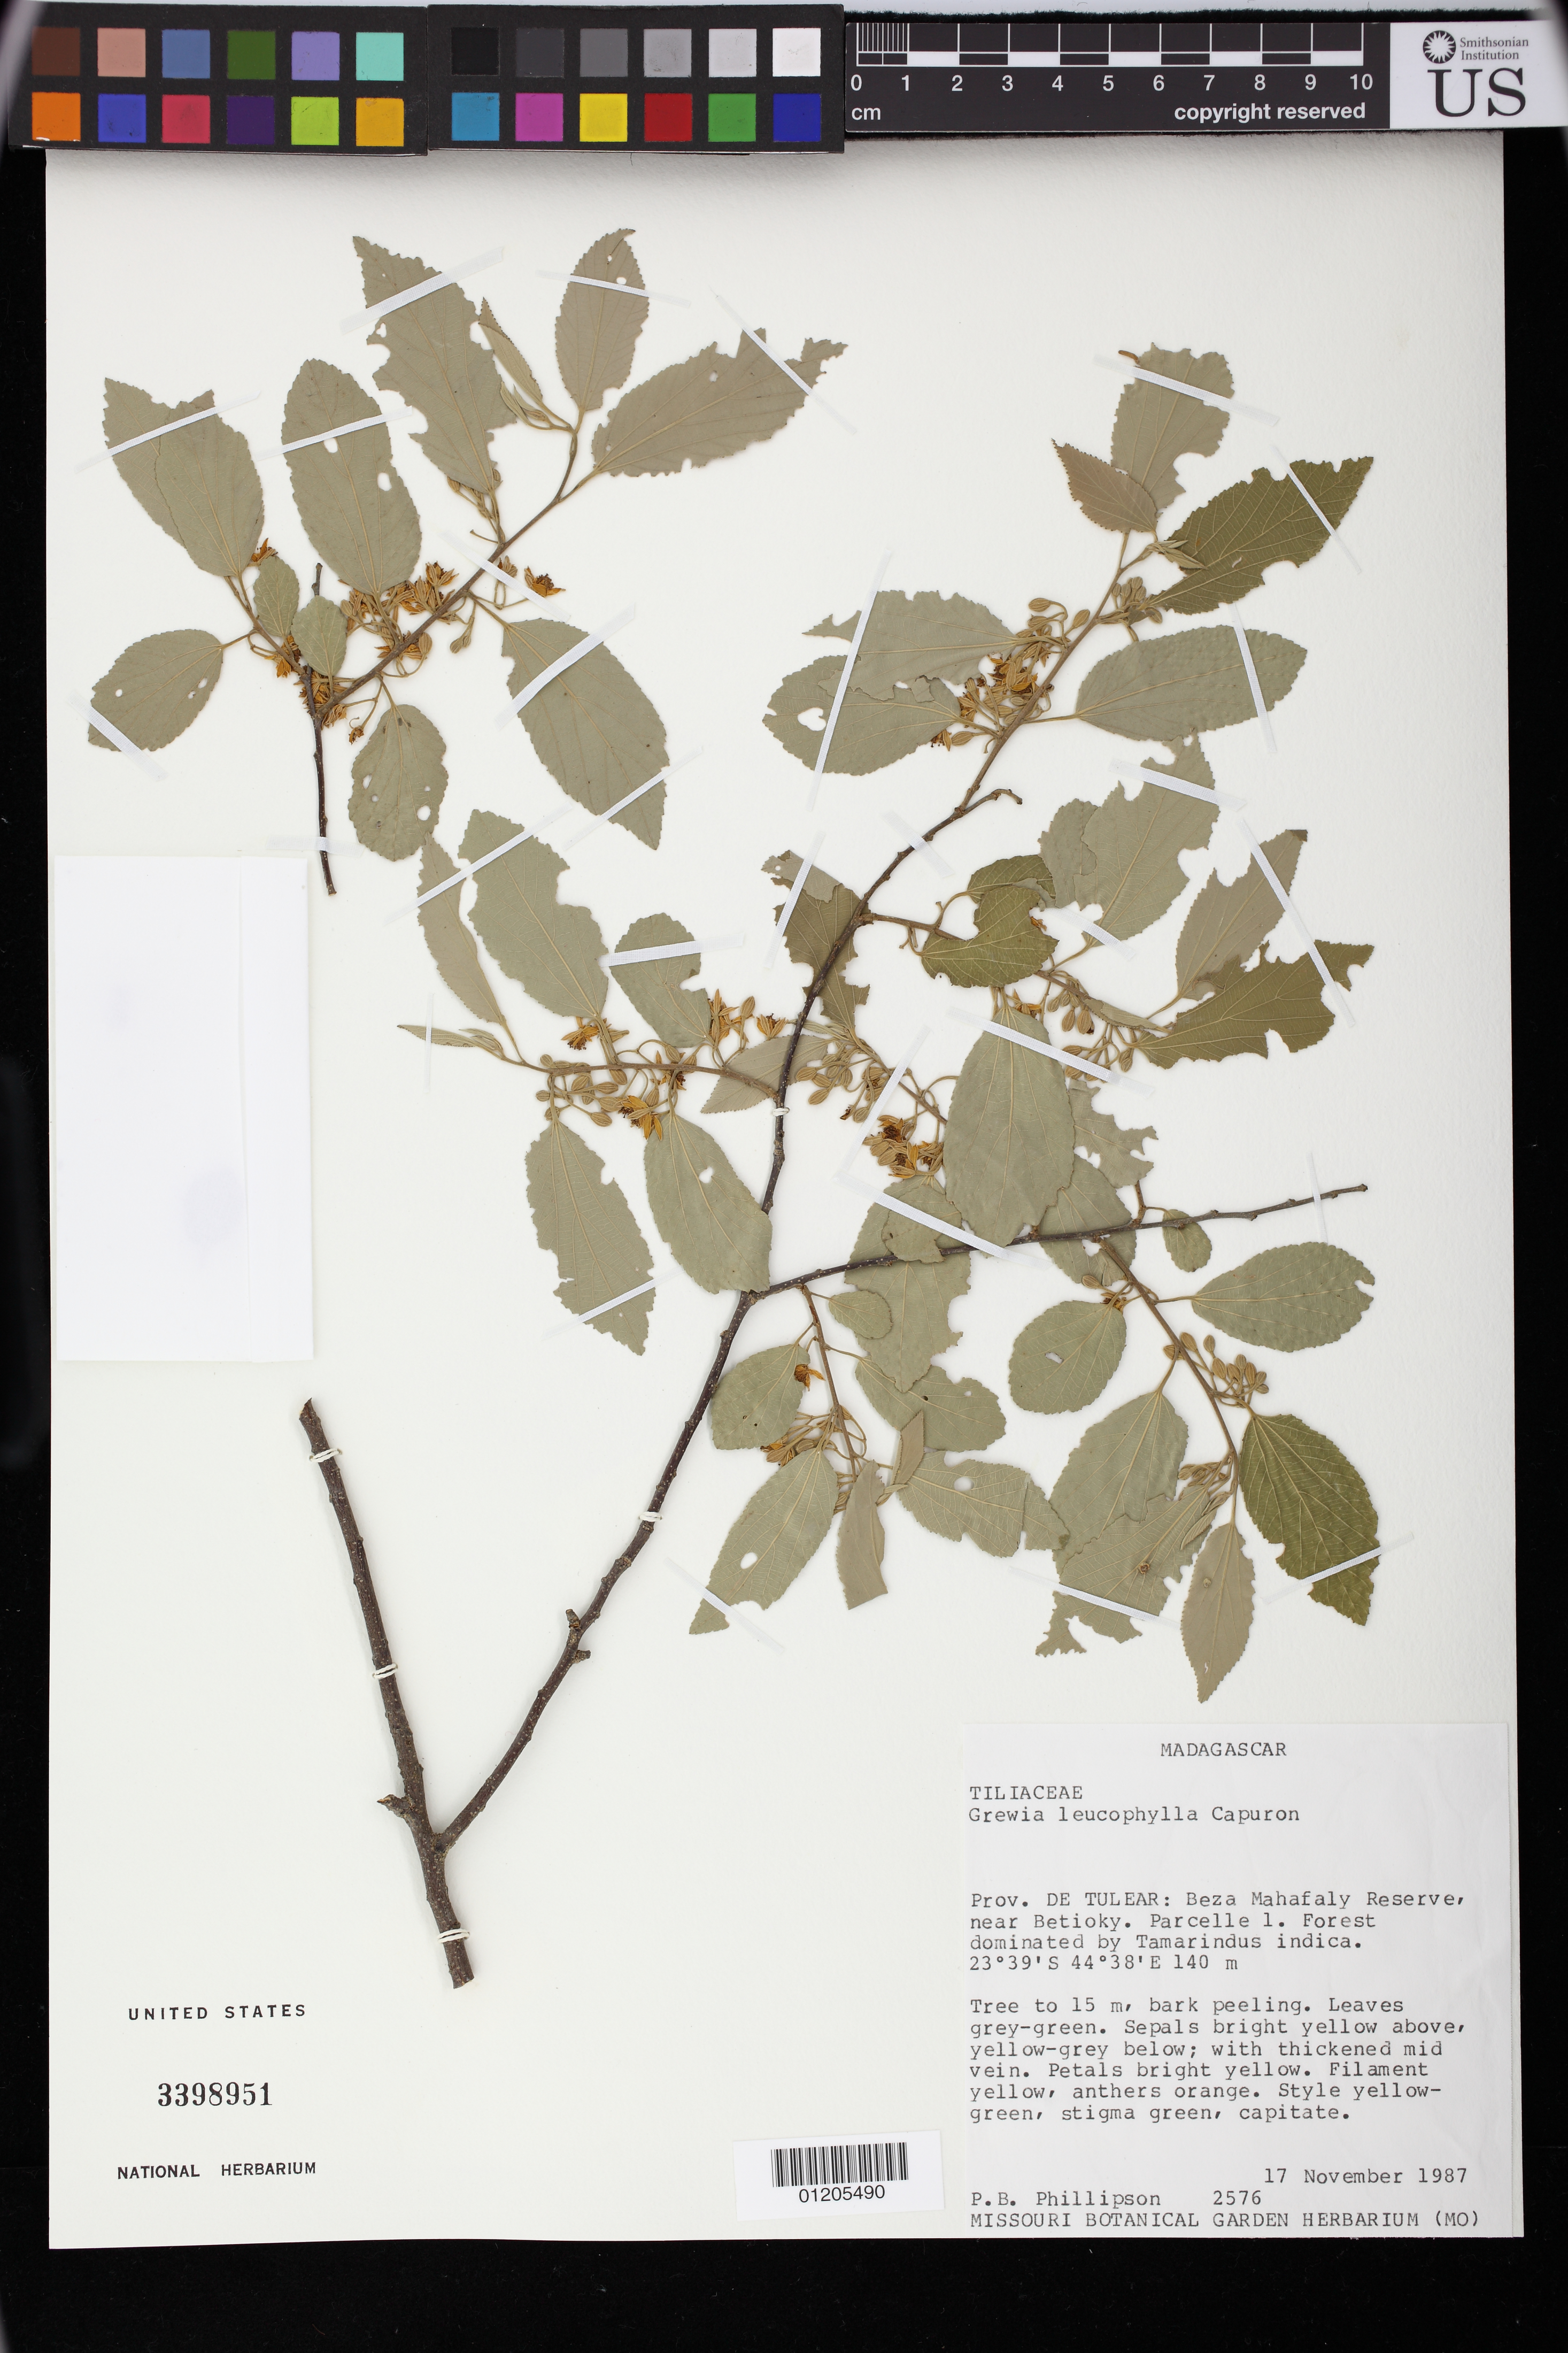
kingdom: Plantae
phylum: Tracheophyta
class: Magnoliopsida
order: Malvales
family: Malvaceae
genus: Grewia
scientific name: Grewia leucophylla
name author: Capuron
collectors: P. B. Phillipson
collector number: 2576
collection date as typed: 17 Nov 1987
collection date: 1987-11-17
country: Madagascar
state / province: Atsimo-Andrefana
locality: Prov. De Tulear: Beza Mahafaly Reserve, near Betioky. Parcelle 1.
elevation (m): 140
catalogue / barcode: US 3398951